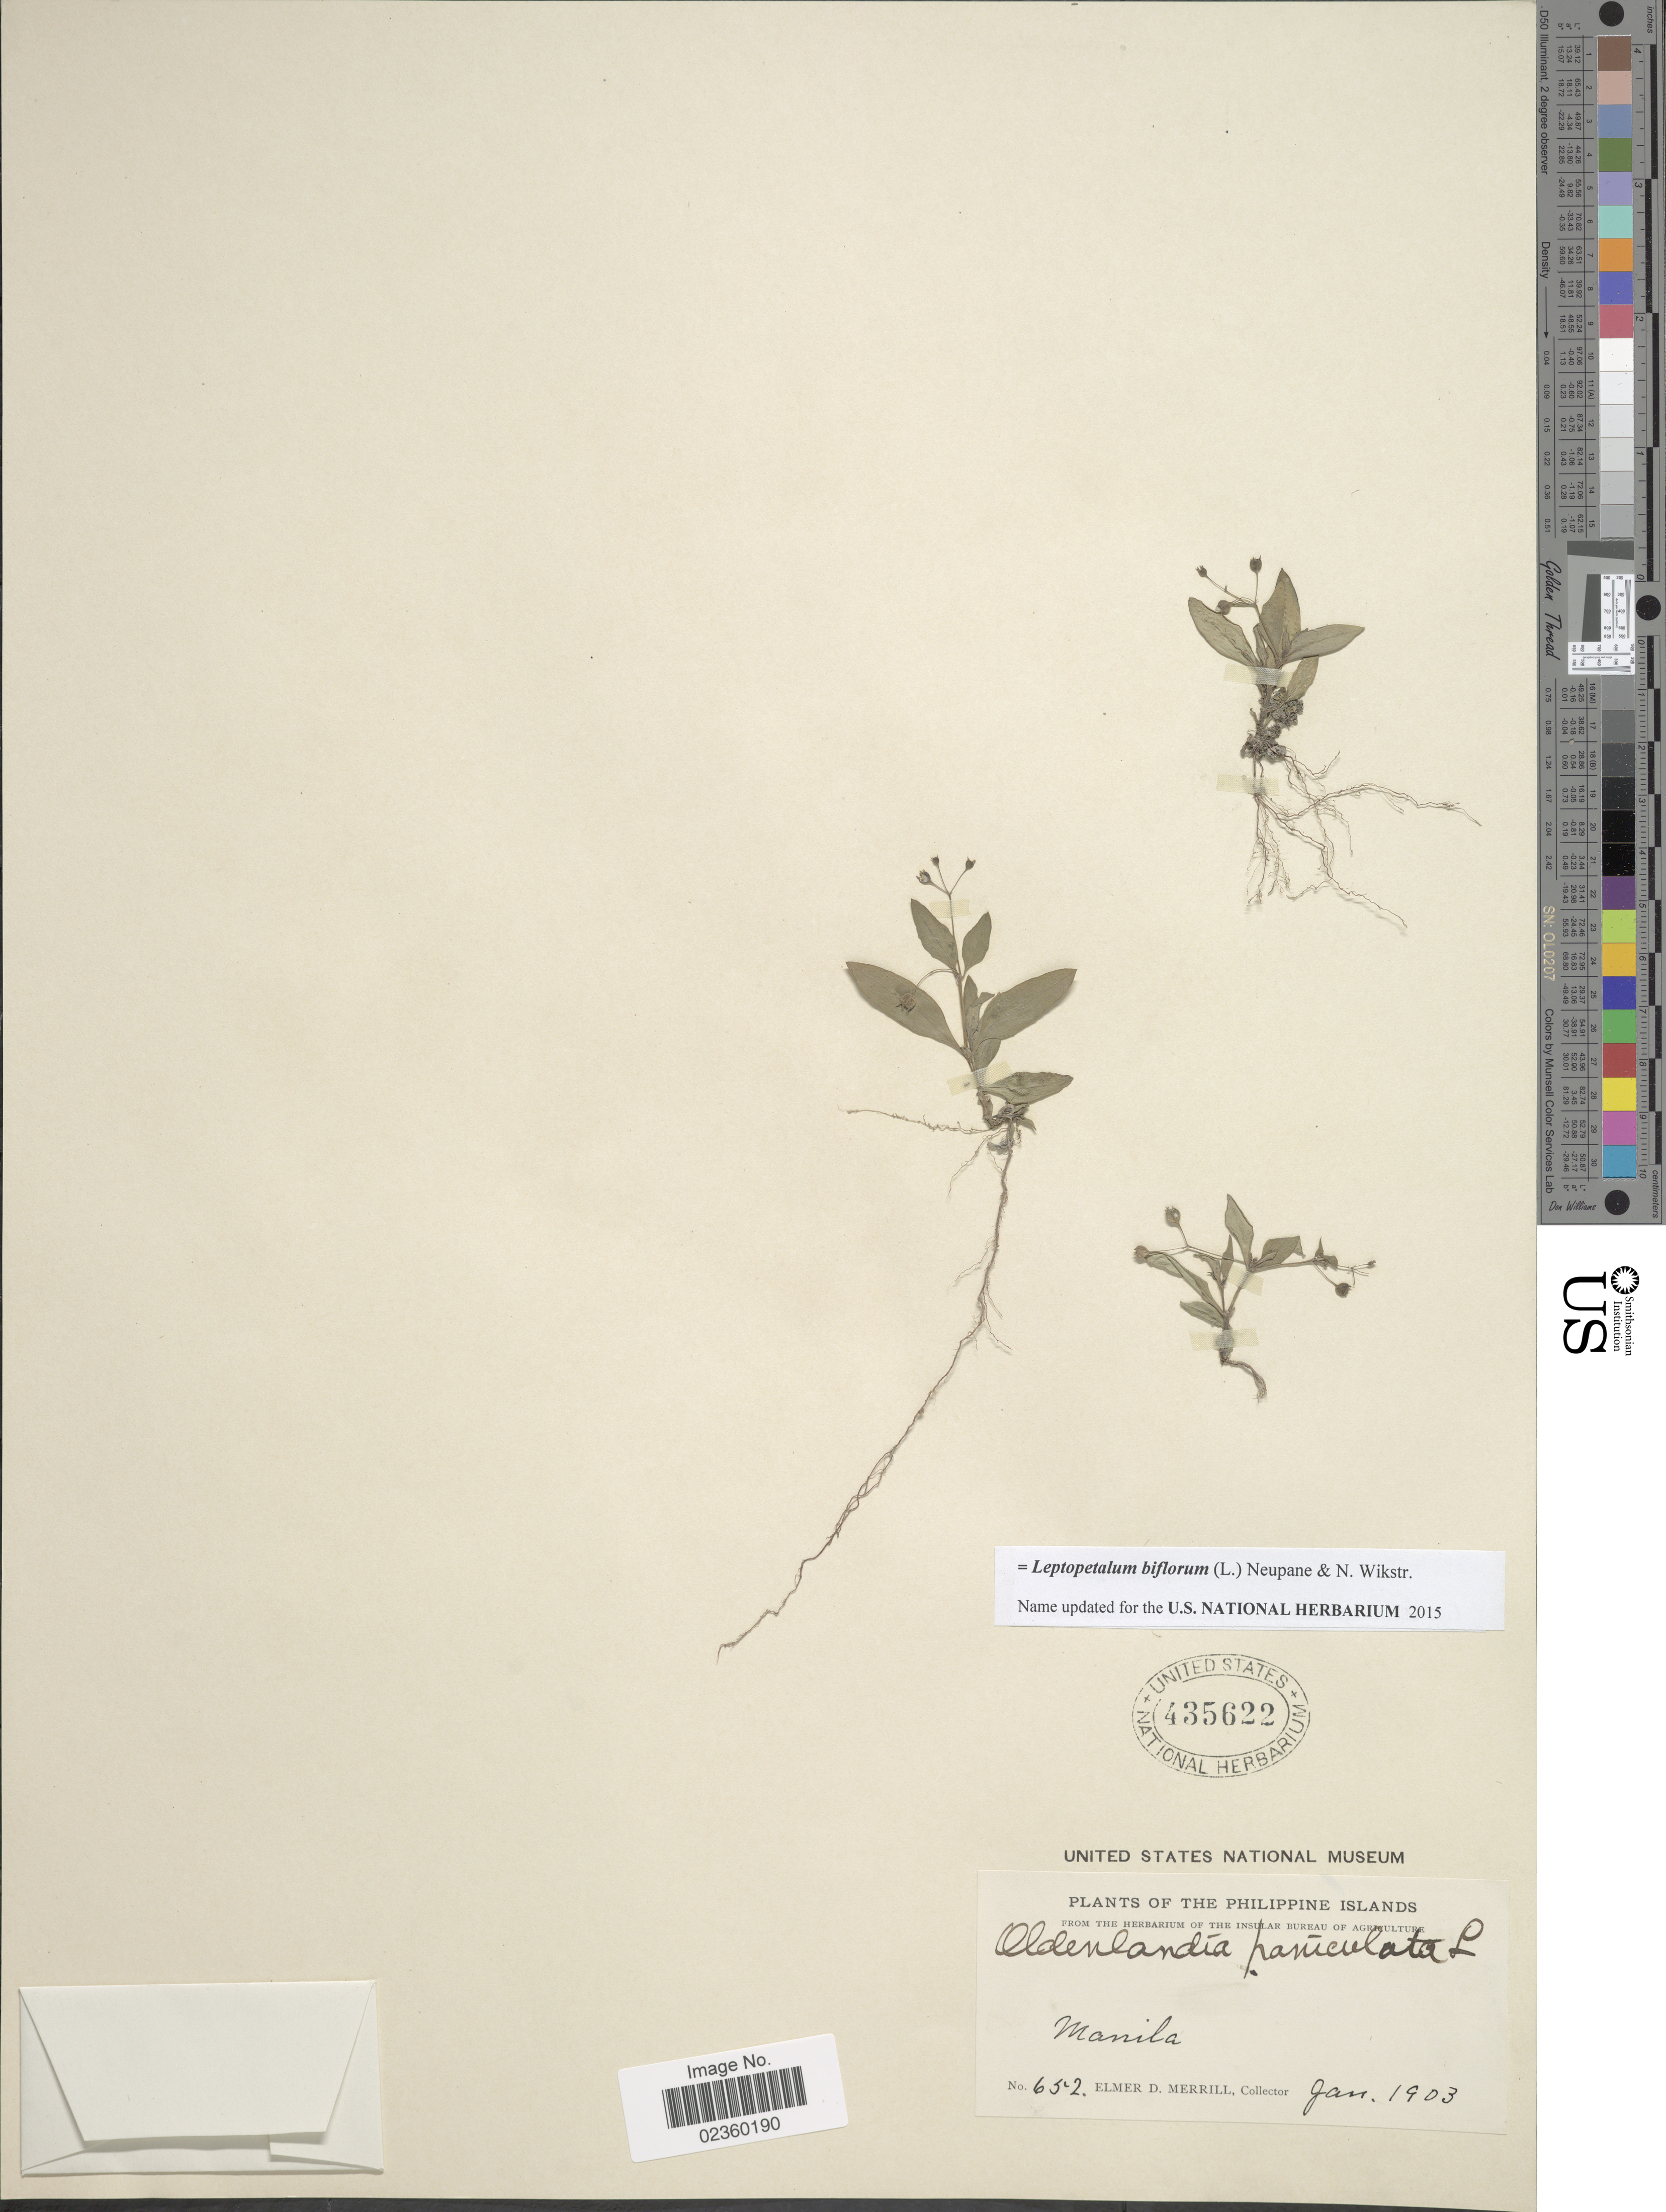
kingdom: Plantae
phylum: Tracheophyta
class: Magnoliopsida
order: Gentianales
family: Rubiaceae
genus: Leptopetalum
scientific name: Leptopetalum biflorum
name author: (L.) Neupane & N. Wikstr.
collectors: E. D. Merrill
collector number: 652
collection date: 1903-01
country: Philippines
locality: The Philippine Islands, Manila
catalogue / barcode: US 435622